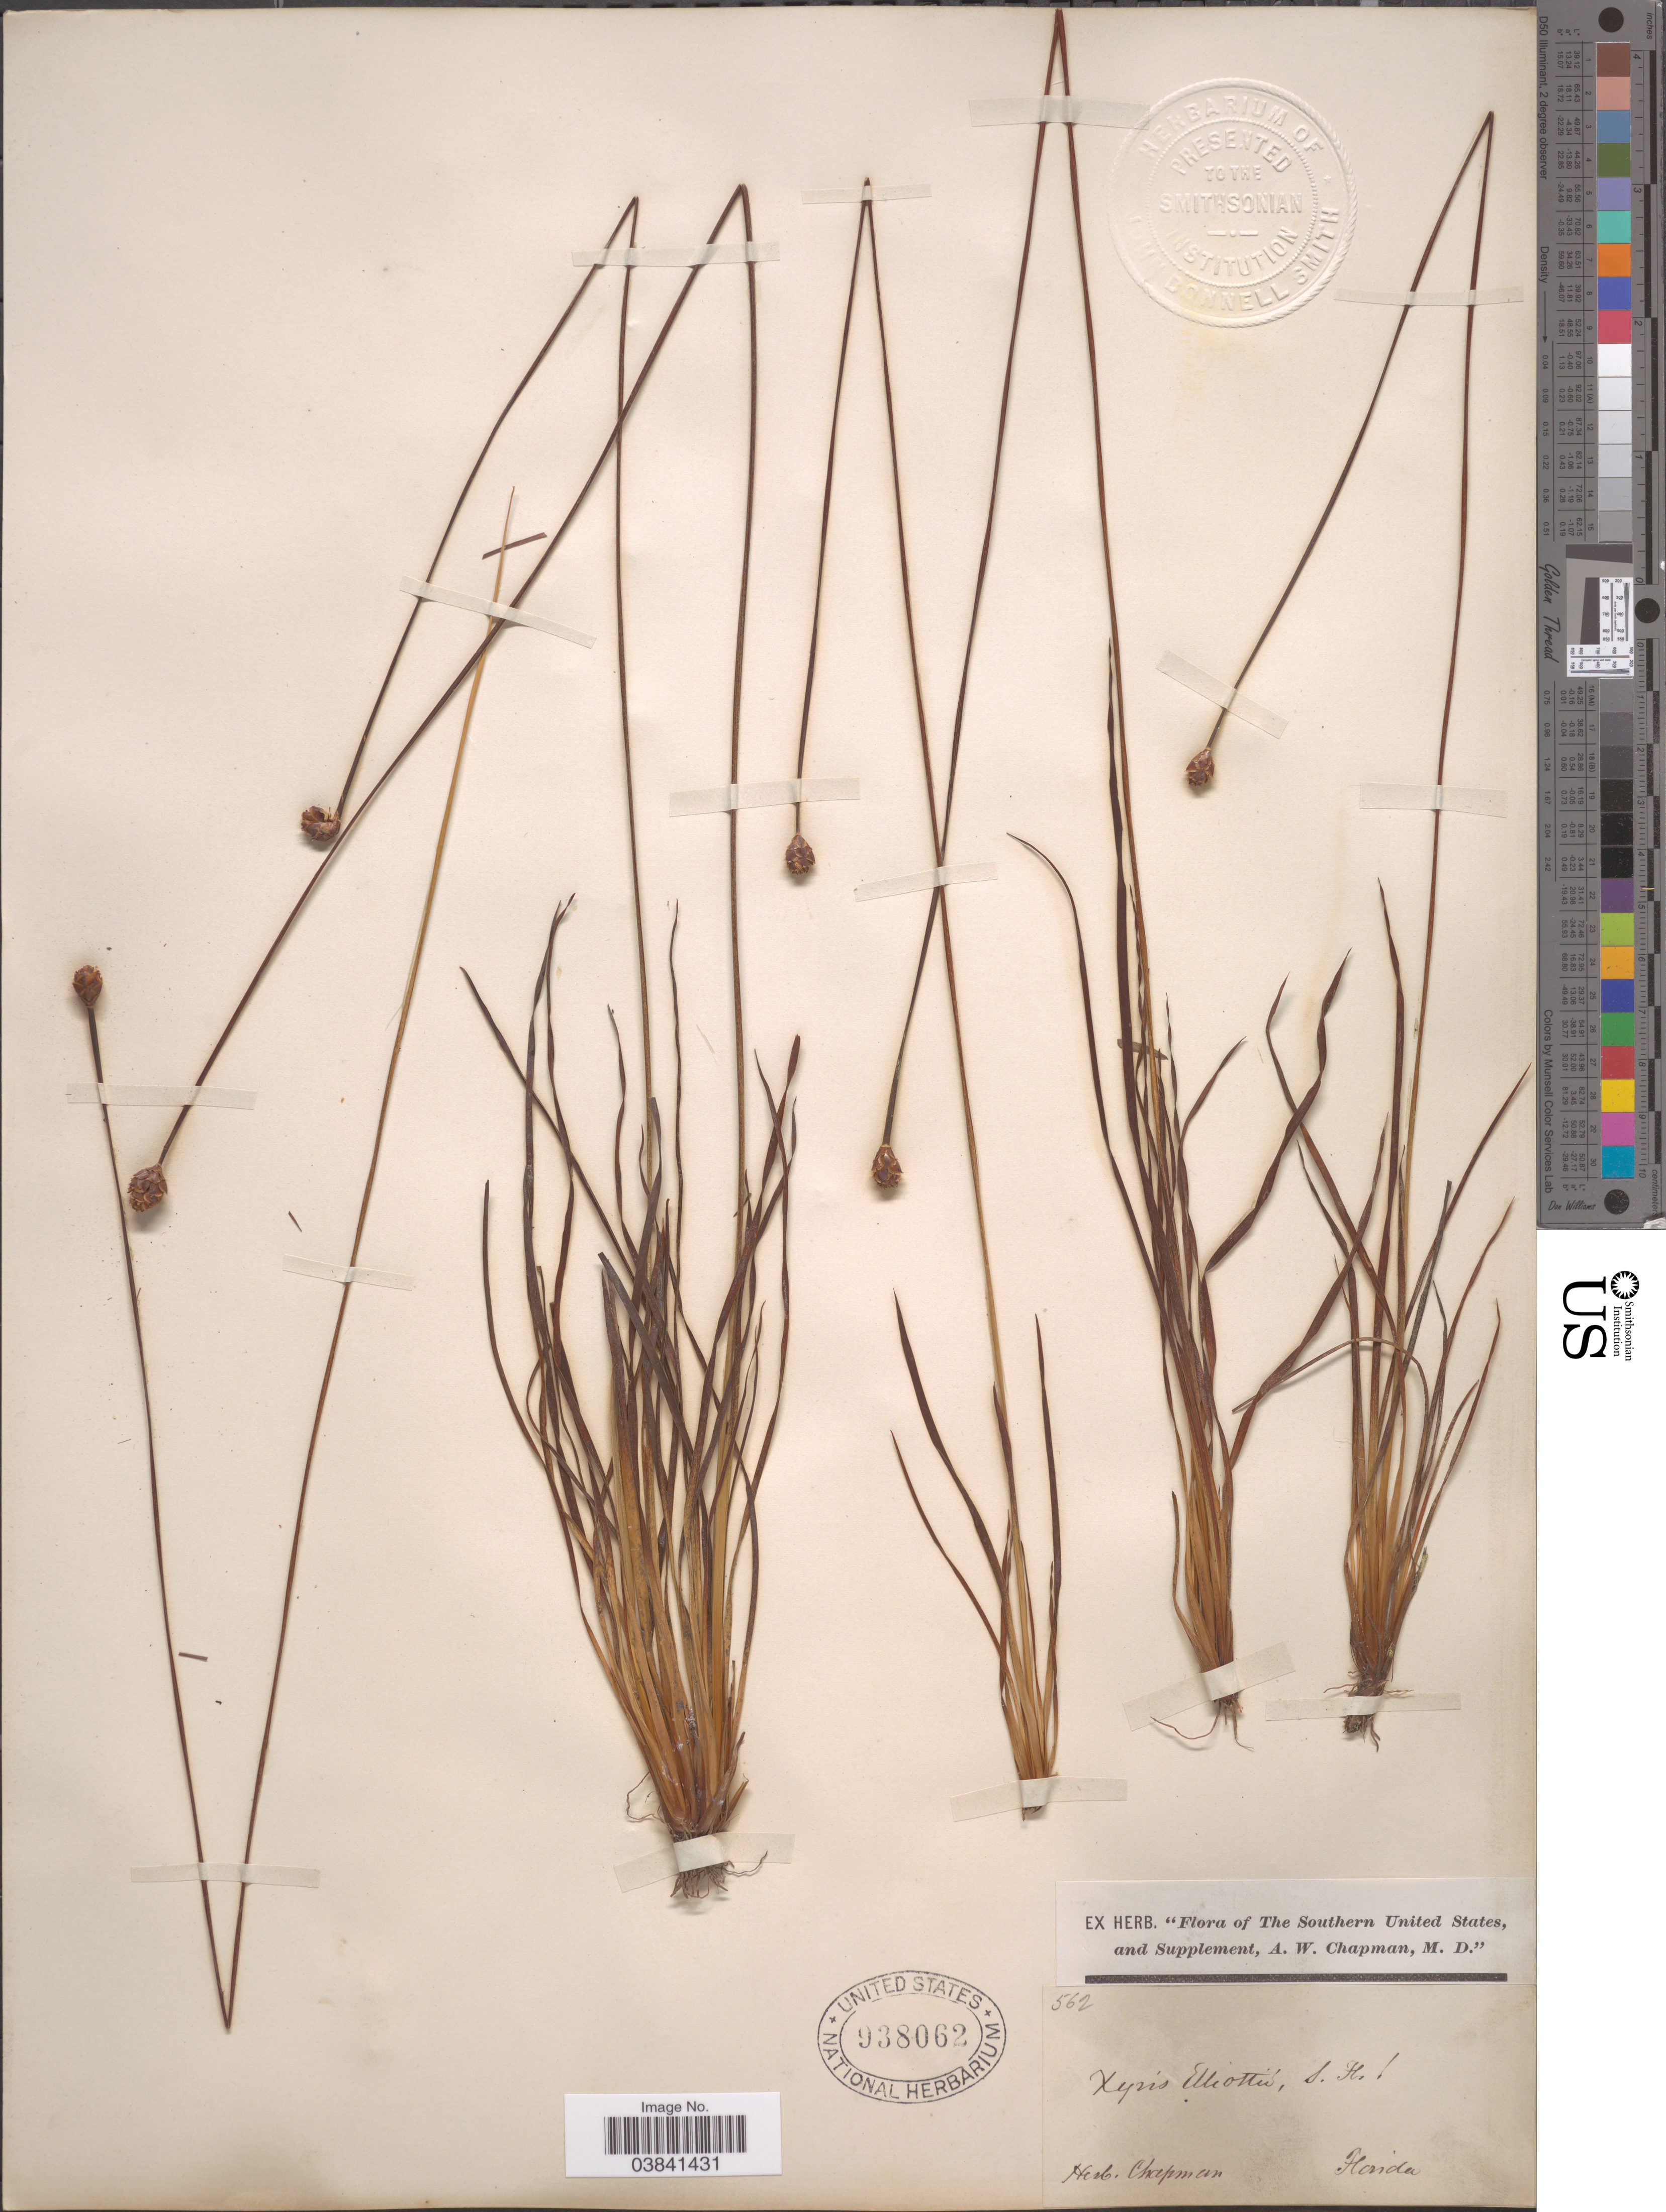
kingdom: Plantae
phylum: Tracheophyta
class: Liliopsida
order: Poales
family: Xyridaceae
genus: Xyris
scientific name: Xyris elliottii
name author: Chapm.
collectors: ex herb. Chapman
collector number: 562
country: United States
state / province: Florida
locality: Southern United States.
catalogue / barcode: US 938062